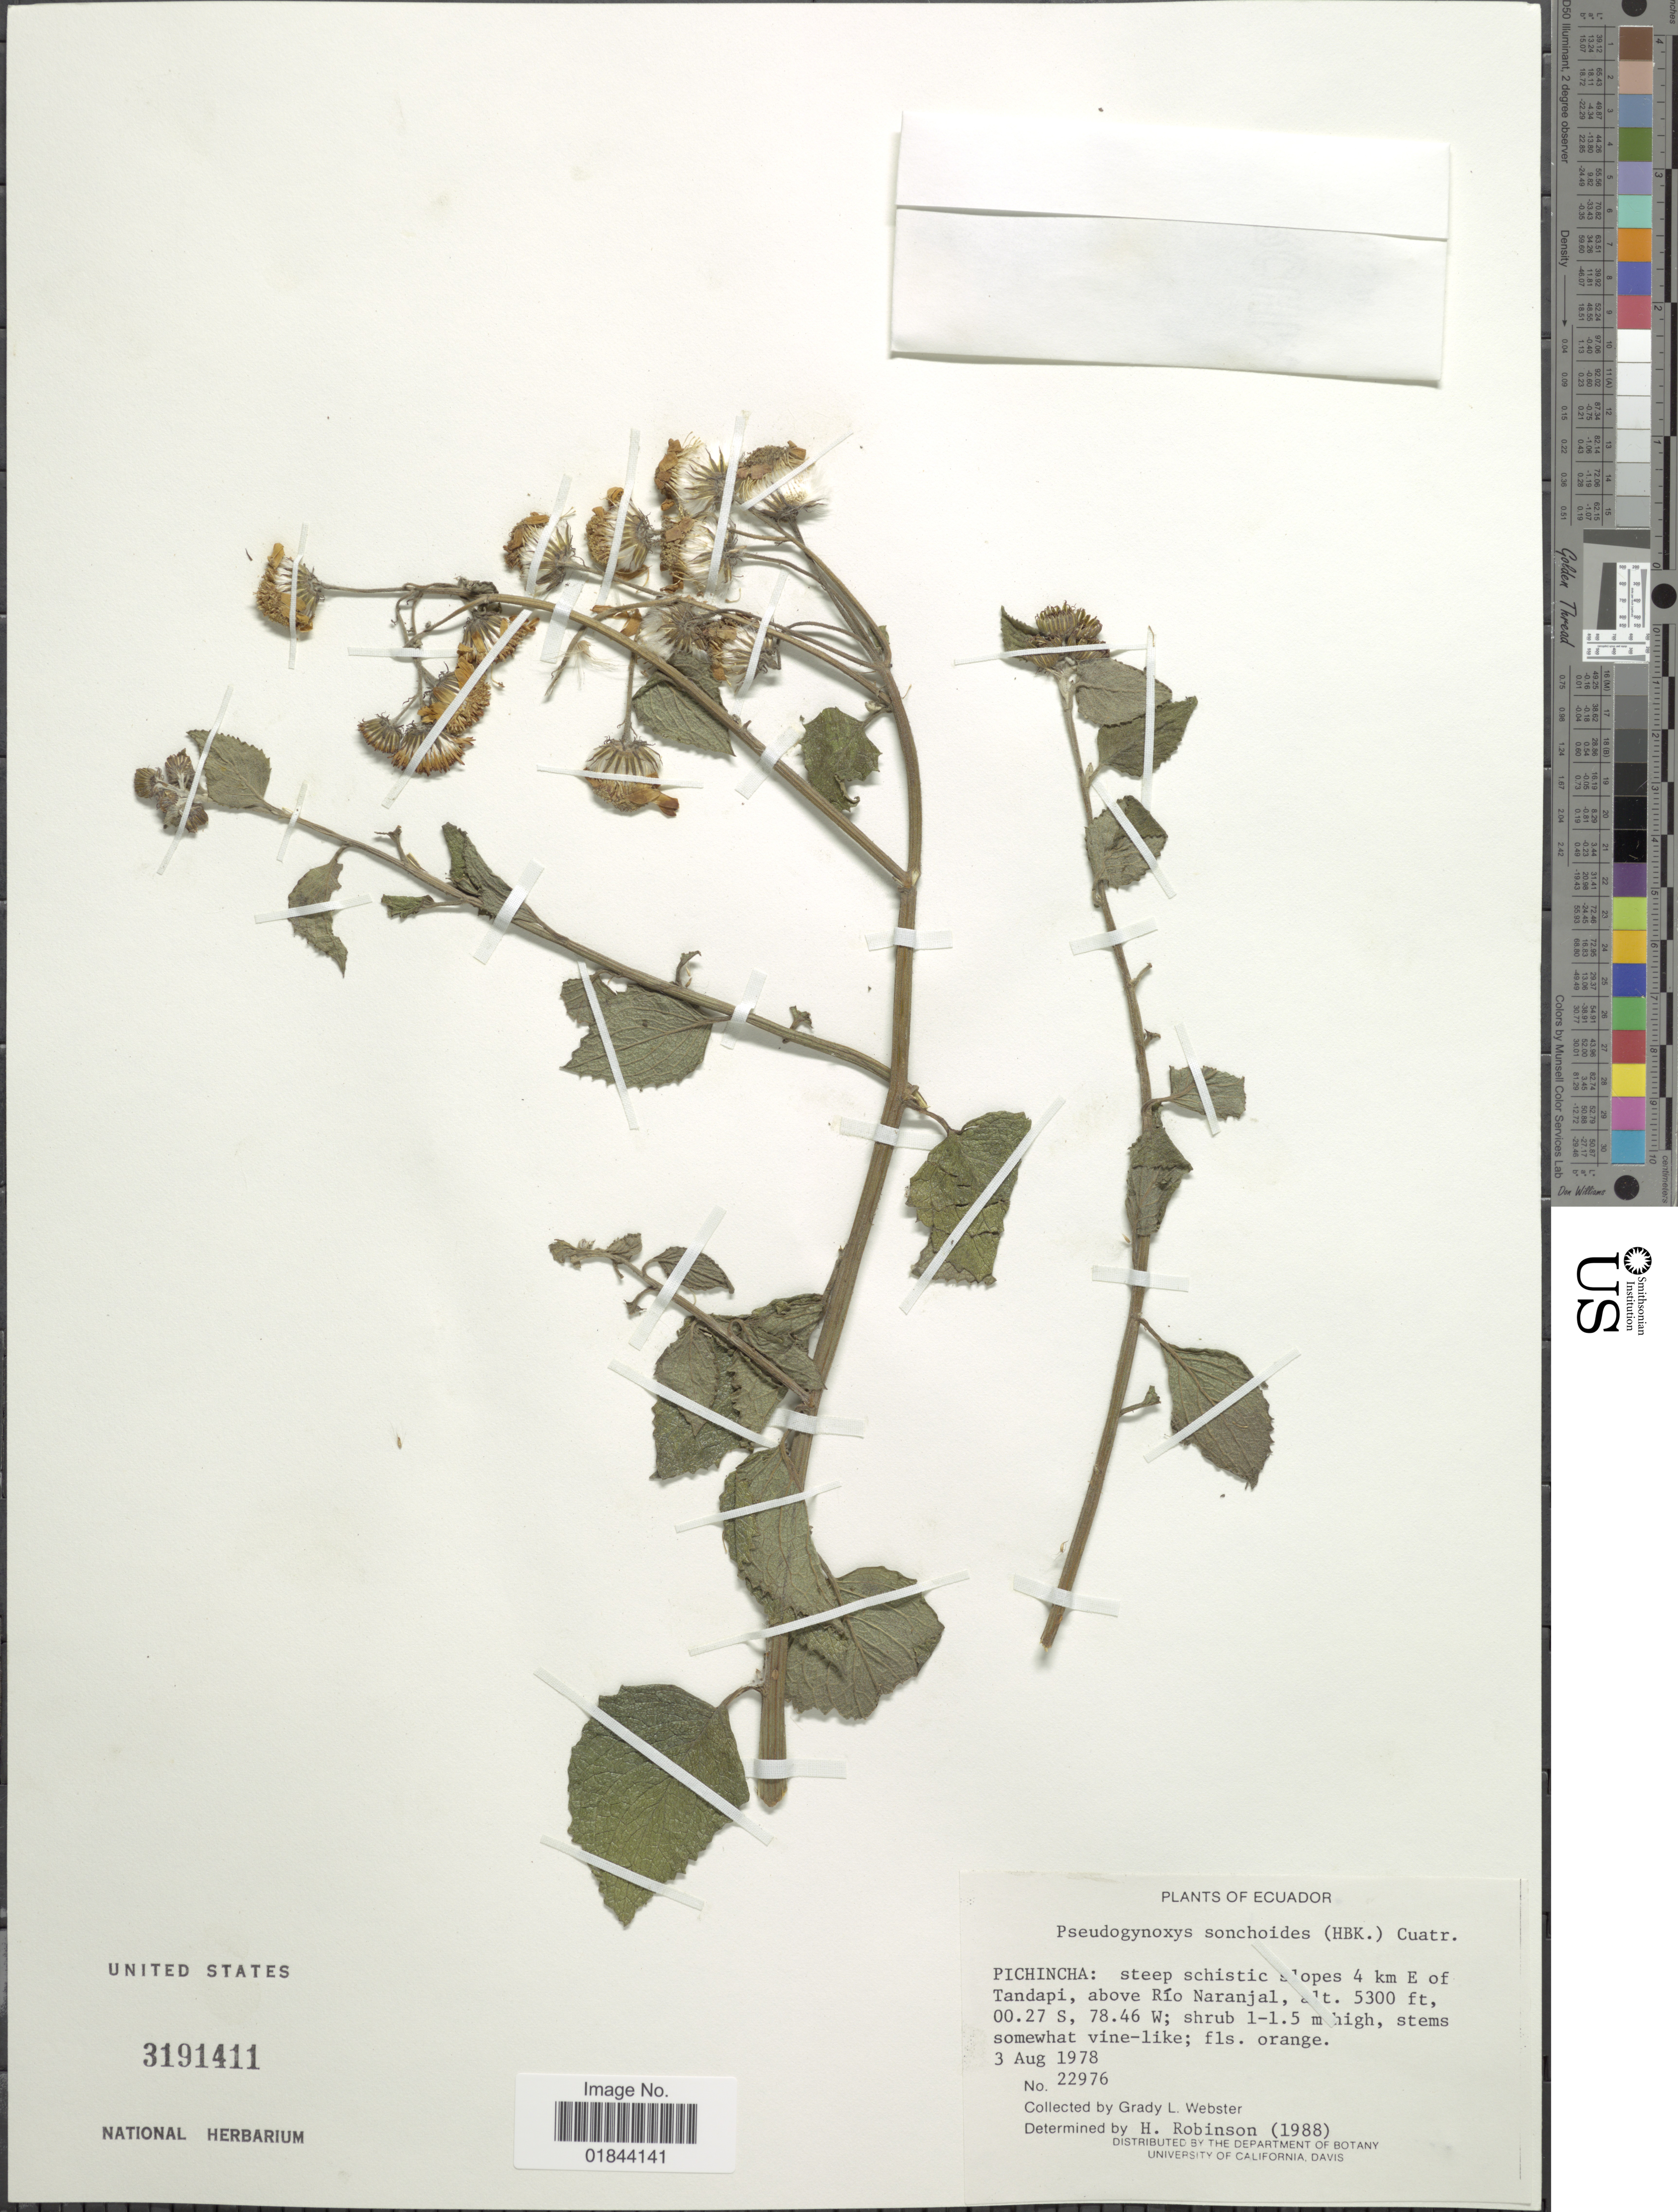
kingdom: Plantae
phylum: Tracheophyta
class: Magnoliopsida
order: Asterales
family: Asteraceae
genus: Pseudogynoxys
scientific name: Pseudogynoxys sonchoides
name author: (Kunth) Cuatrec.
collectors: G. L. Webster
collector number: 22976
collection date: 1978-08-03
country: Ecuador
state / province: Pichincha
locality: Steep schistic slopes 4 km E of Tandapi, above Rio Naranjal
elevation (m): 1615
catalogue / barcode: US 3191411